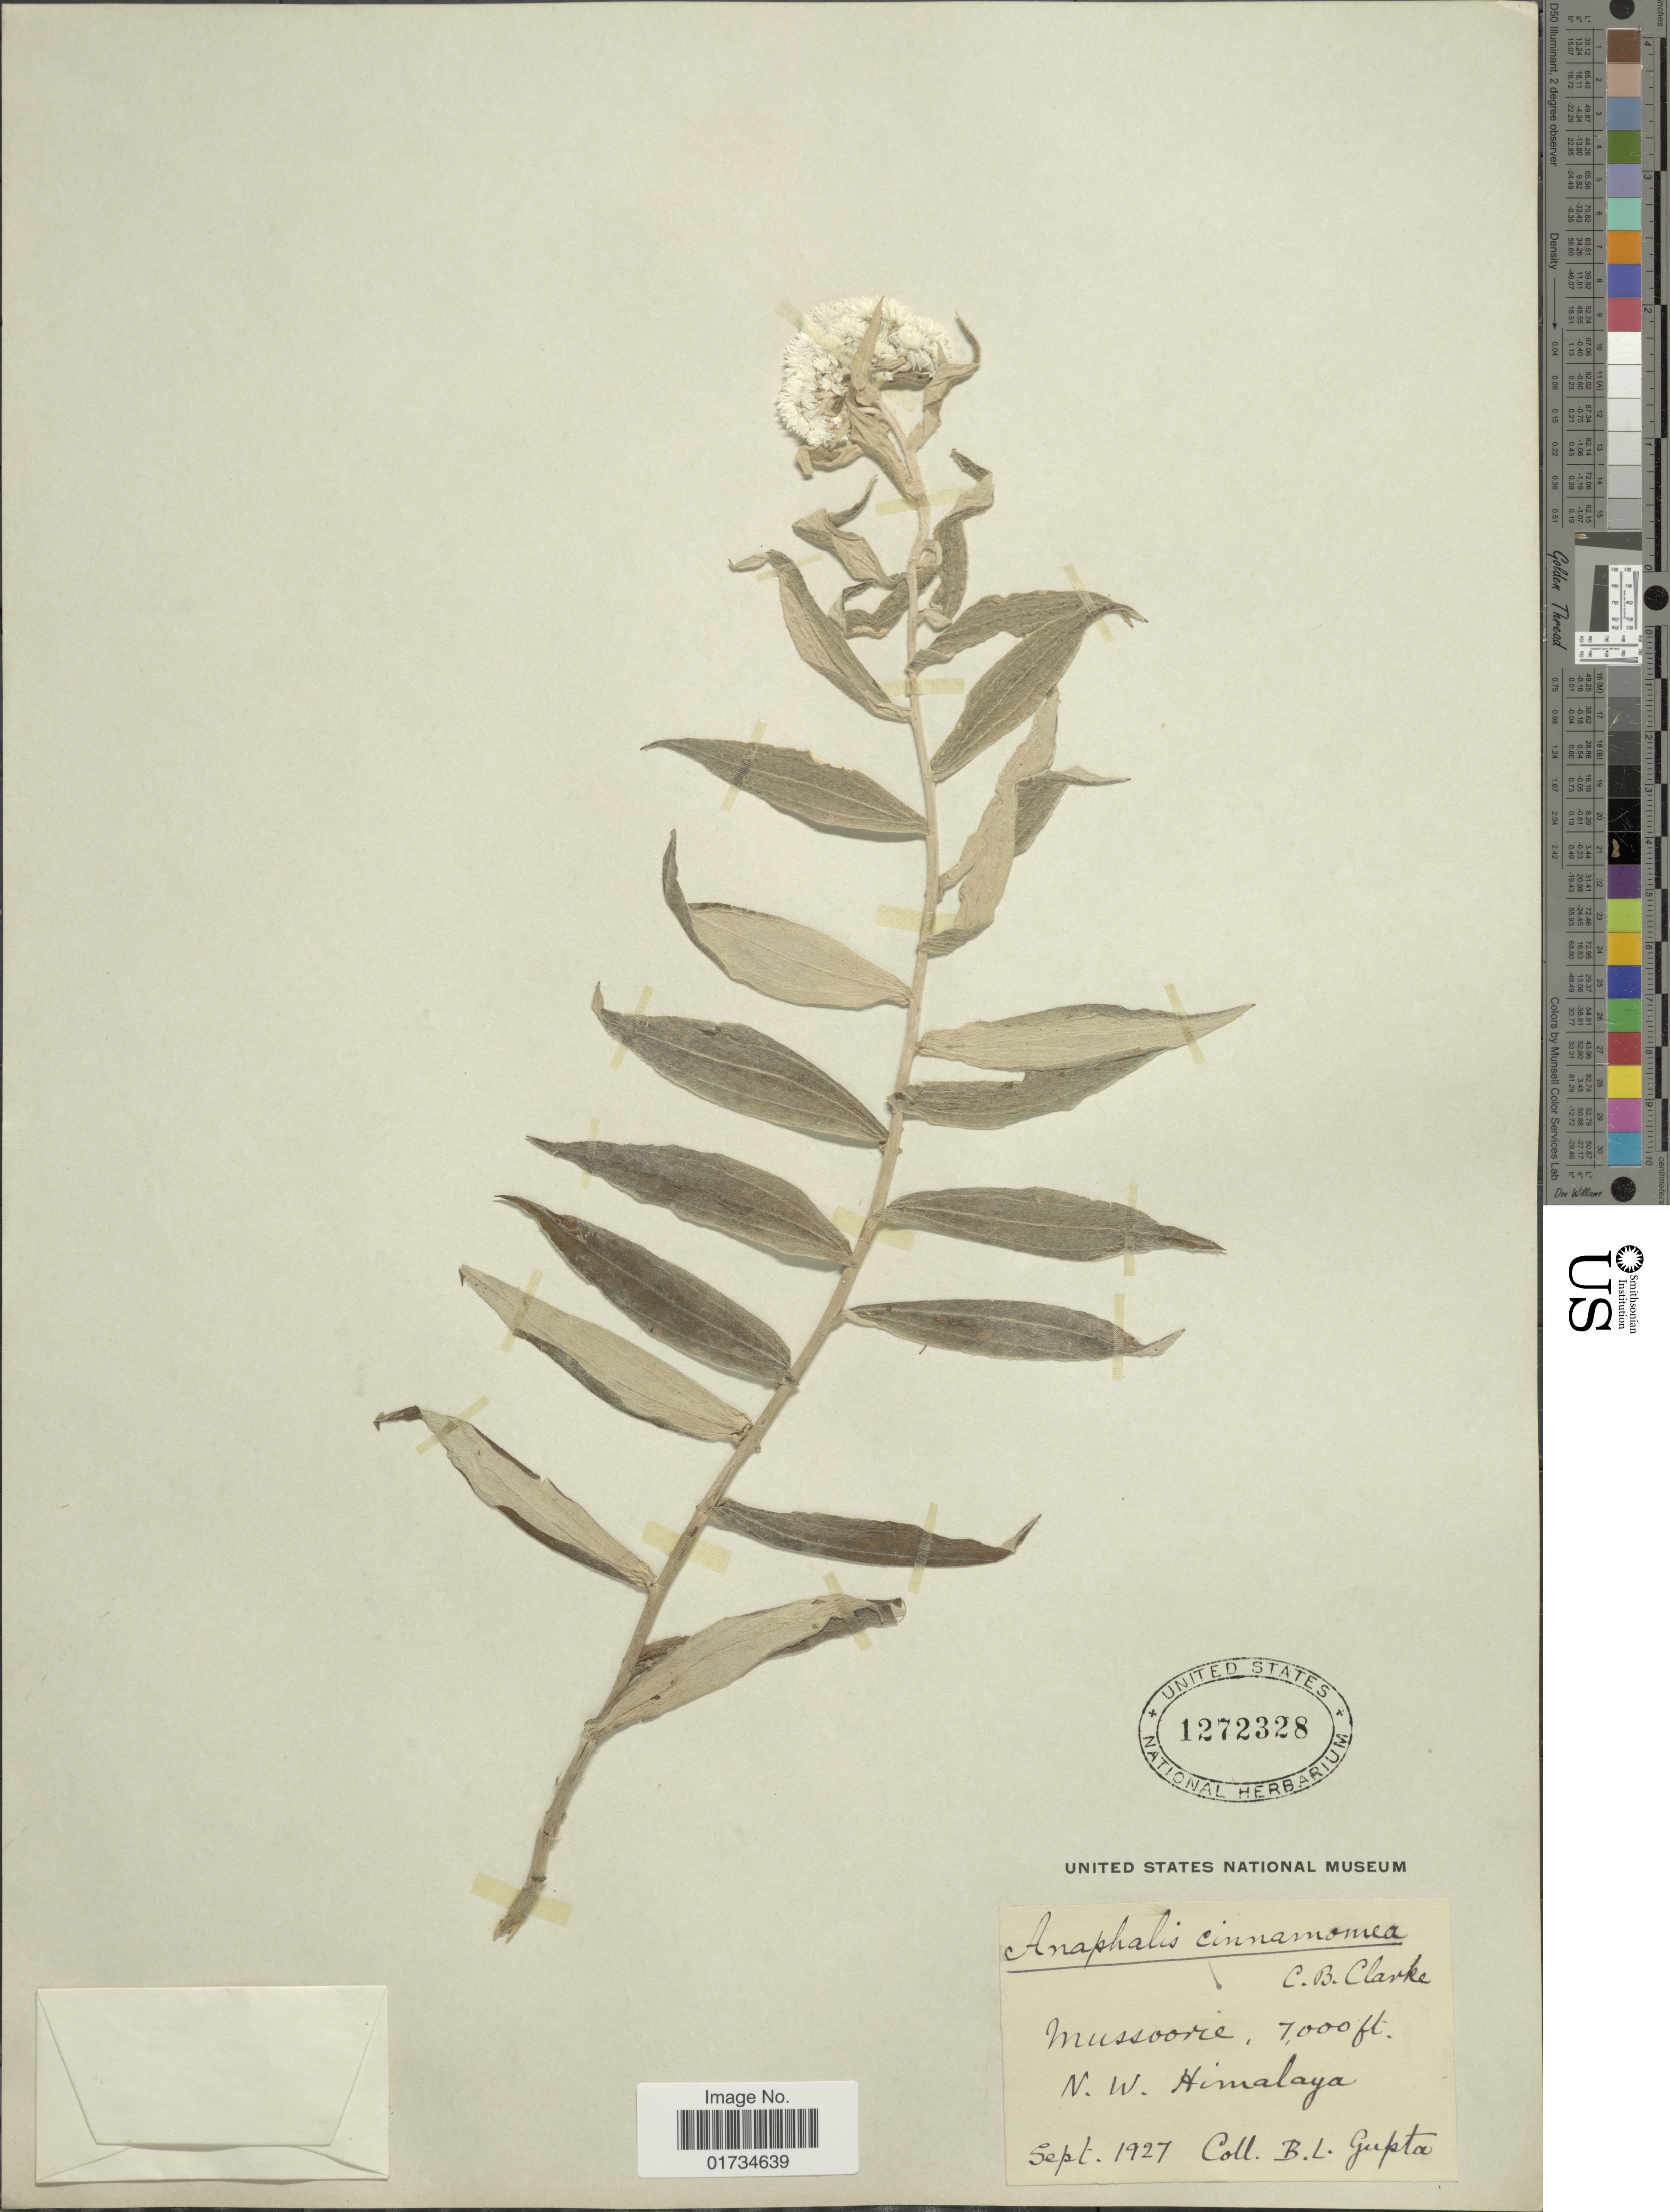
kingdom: Plantae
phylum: Tracheophyta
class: Magnoliopsida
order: Asterales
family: Asteraceae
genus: Anaphalis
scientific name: Anaphalis margaritacea var. cinnamomea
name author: (DC.) Herder & Maxim.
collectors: B. L. Gupta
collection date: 1927-09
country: India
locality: Mussoorie, N. W. Himalaya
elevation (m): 2134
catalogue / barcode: US 1272328